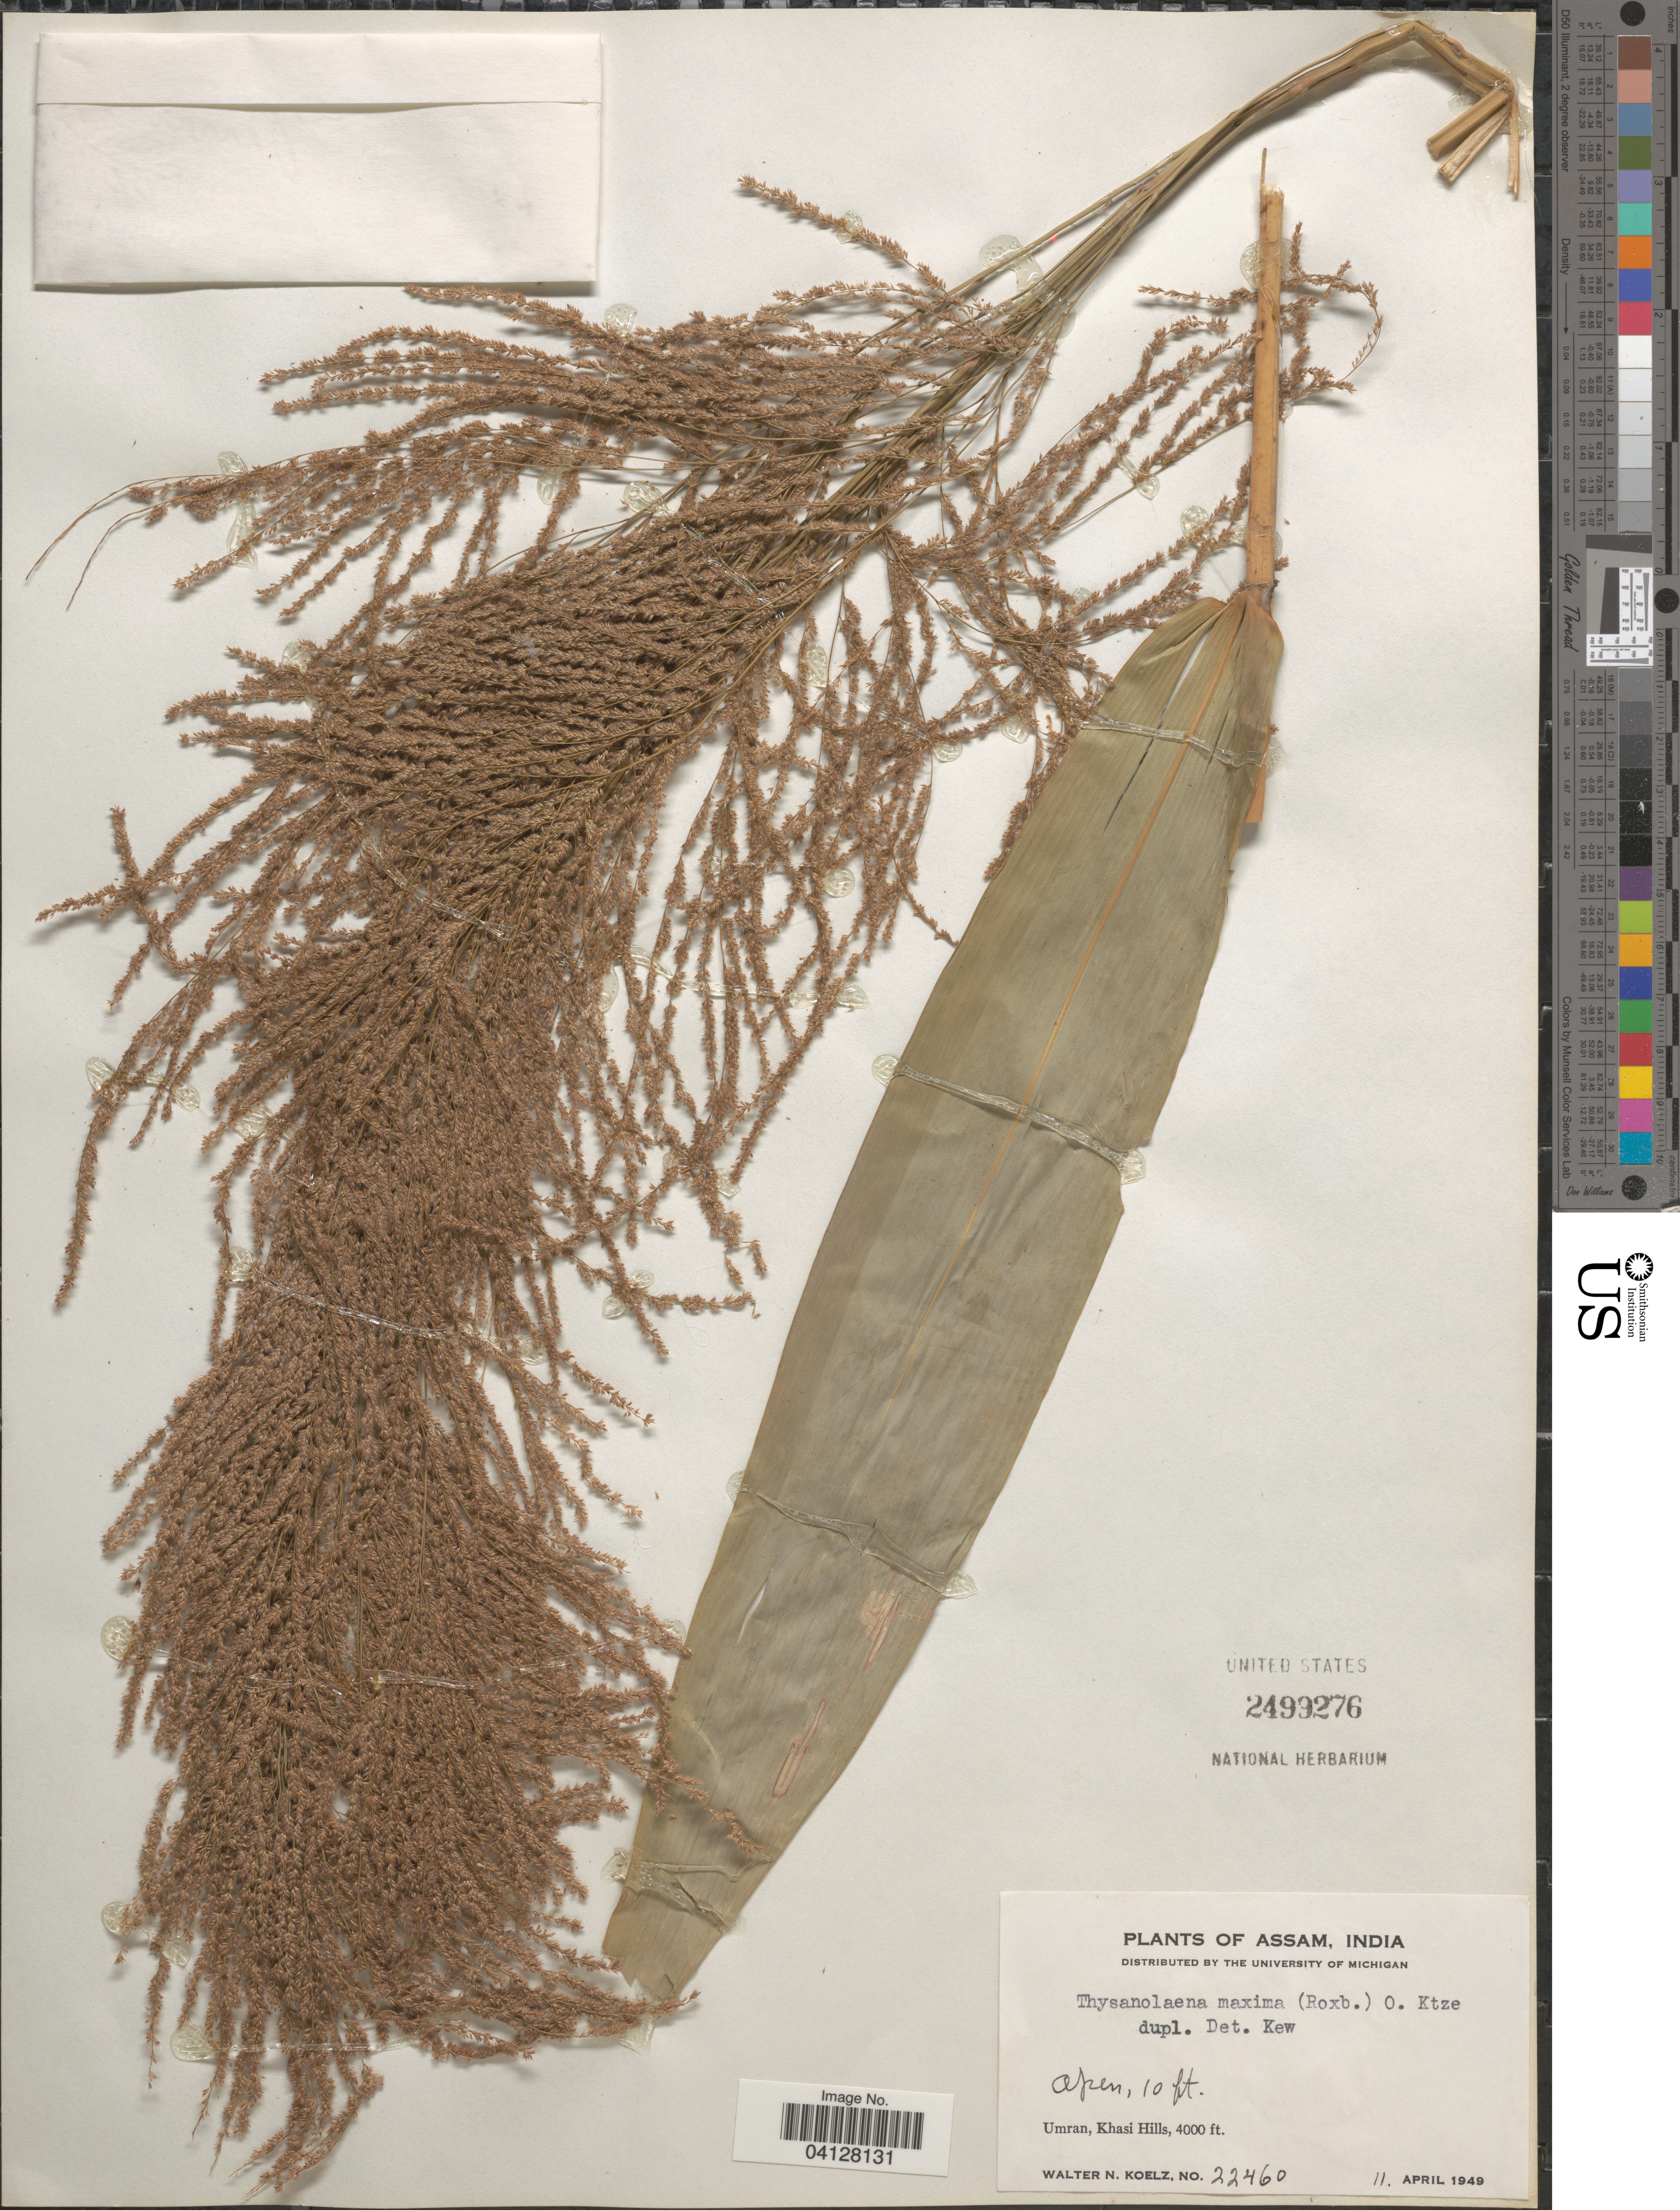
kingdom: Plantae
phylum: Tracheophyta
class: Liliopsida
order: Poales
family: Poaceae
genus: Thysanolaena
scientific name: Thysanolaena maxima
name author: (Roxb.) Kuntze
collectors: W. N. Koelz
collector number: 22460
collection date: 1949-04-11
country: India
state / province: Assam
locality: Umran, Khasi Hills.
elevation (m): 1219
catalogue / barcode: US 2499276